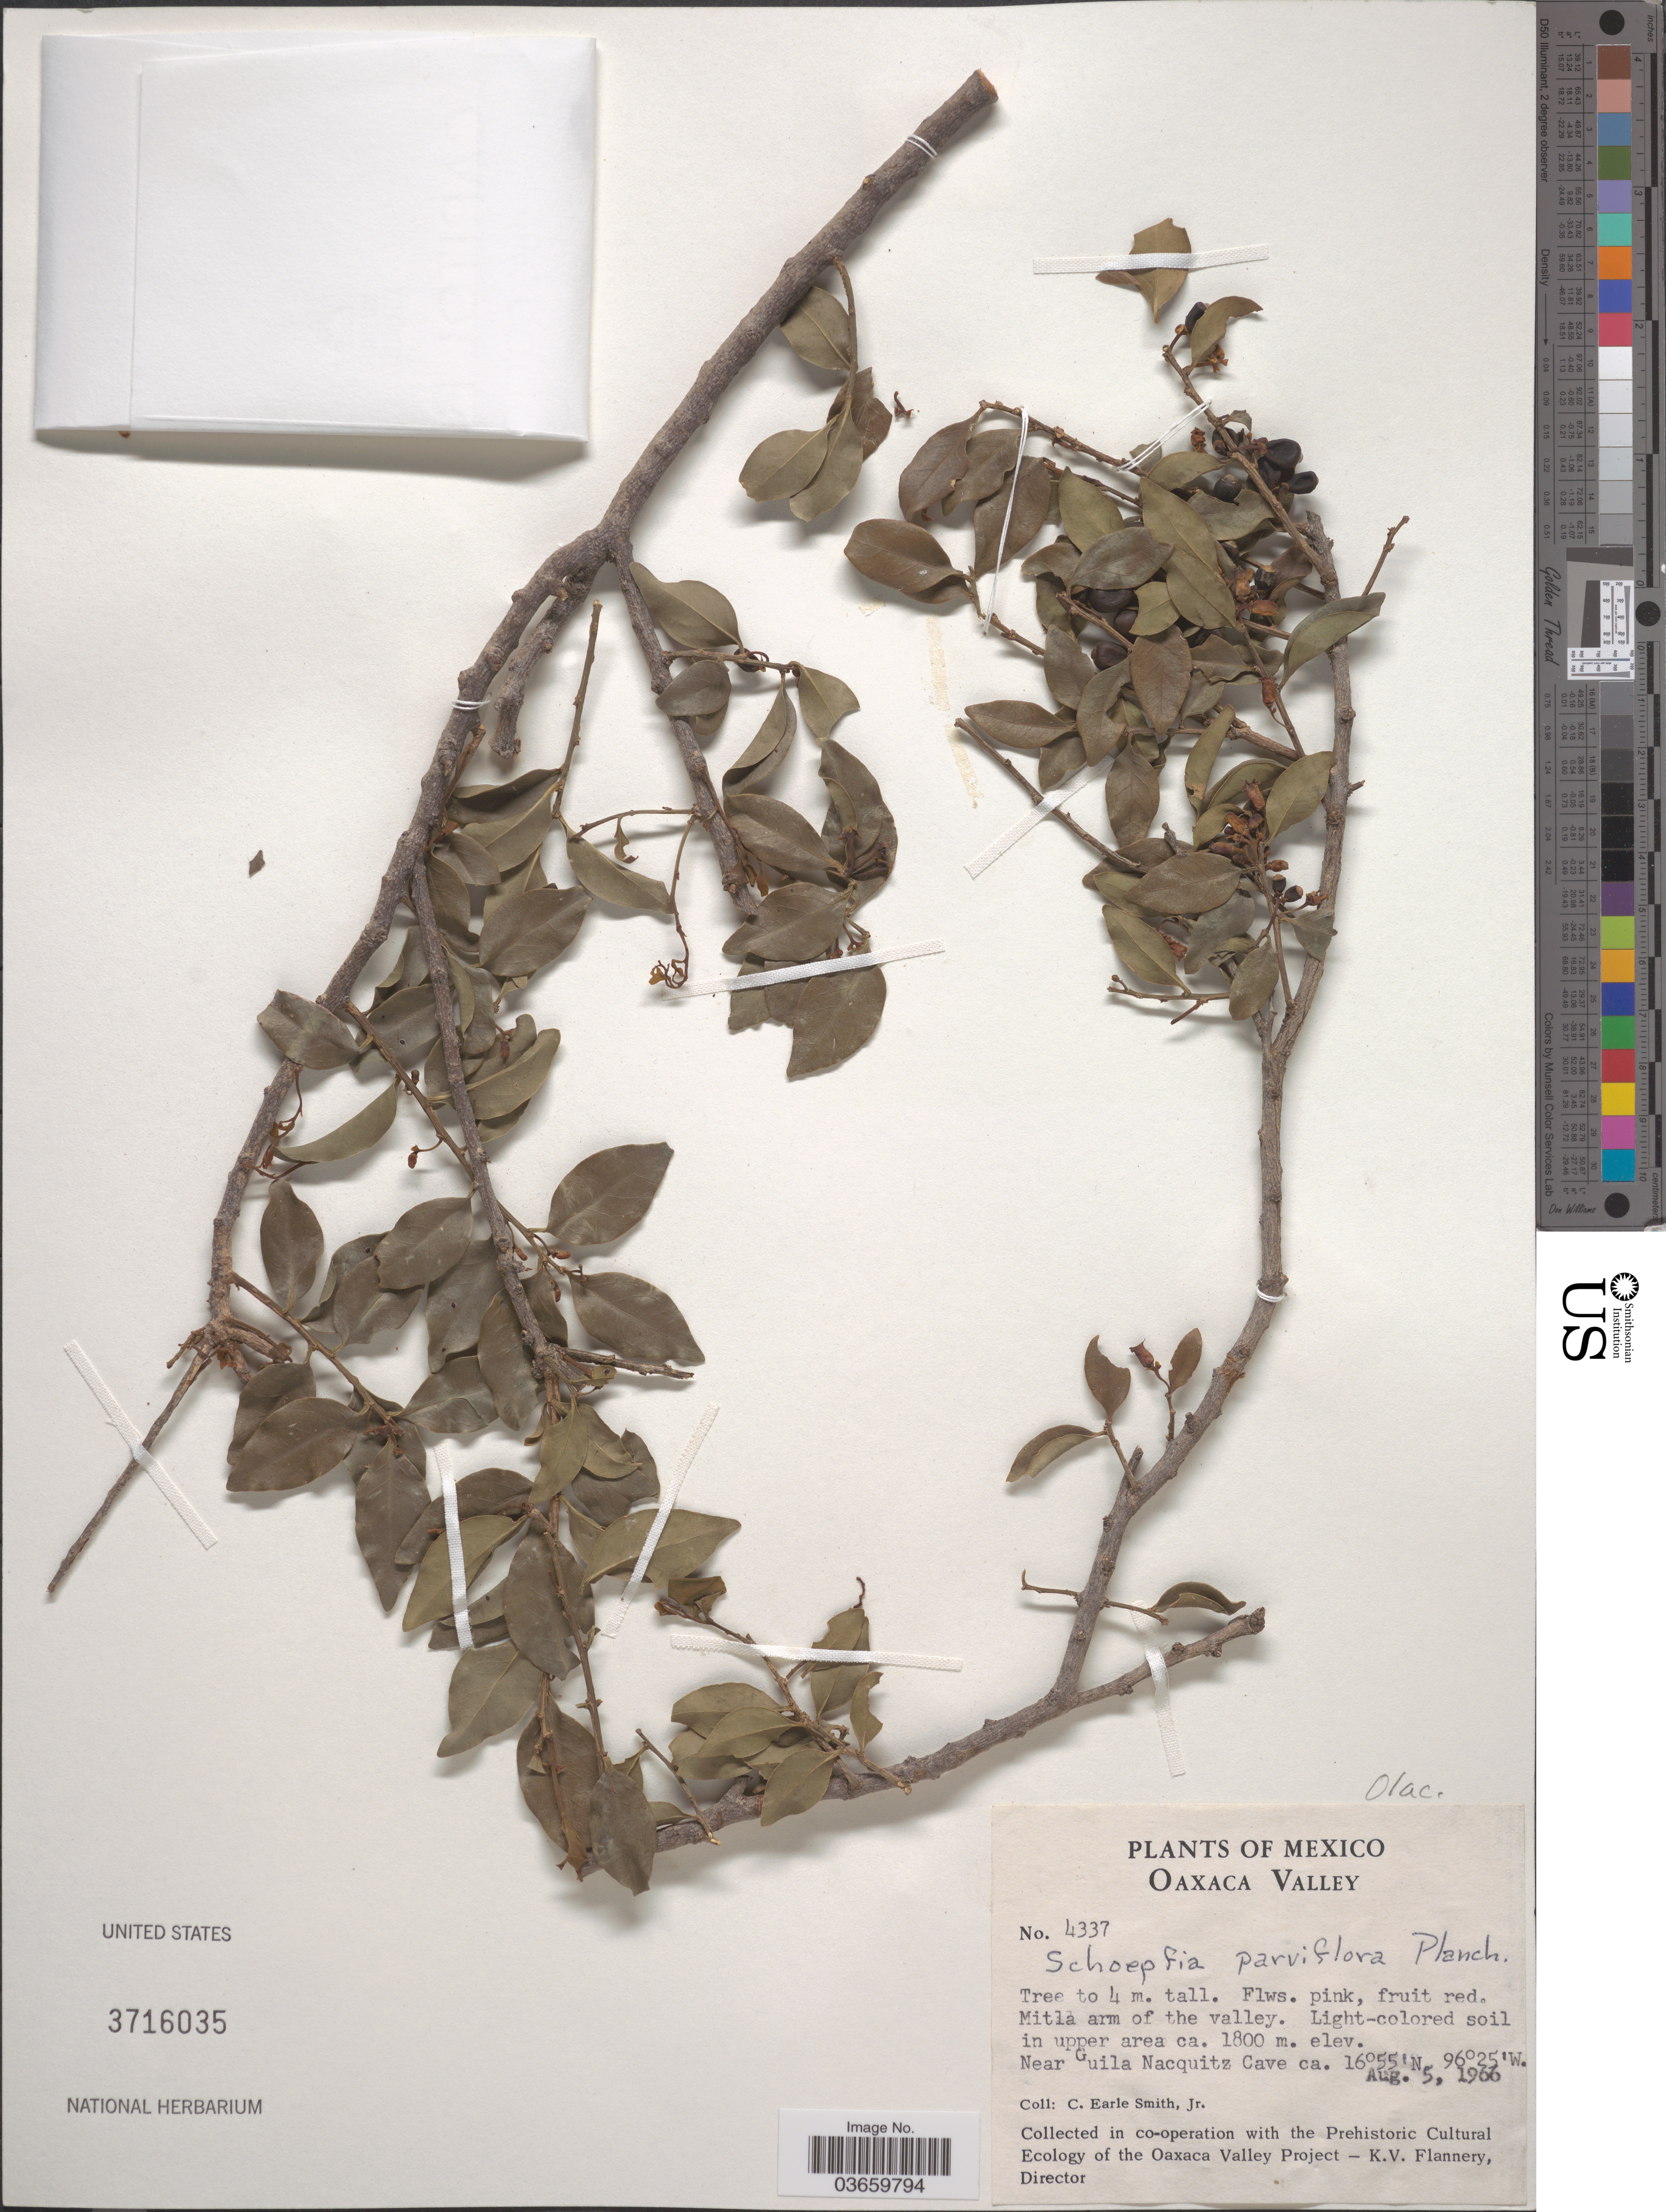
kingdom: Plantae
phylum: Tracheophyta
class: Magnoliopsida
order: Santalales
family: Schoepfiaceae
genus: Schoepfia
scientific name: Schoepfia parvifolia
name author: Planch.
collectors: C. E. Smith Jr.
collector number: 4337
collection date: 1966-08-05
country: Mexico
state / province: Oaxaca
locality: Oaxaca Valley. Near Guila Nacquitz Cave.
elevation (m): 1800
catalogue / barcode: US 3716035